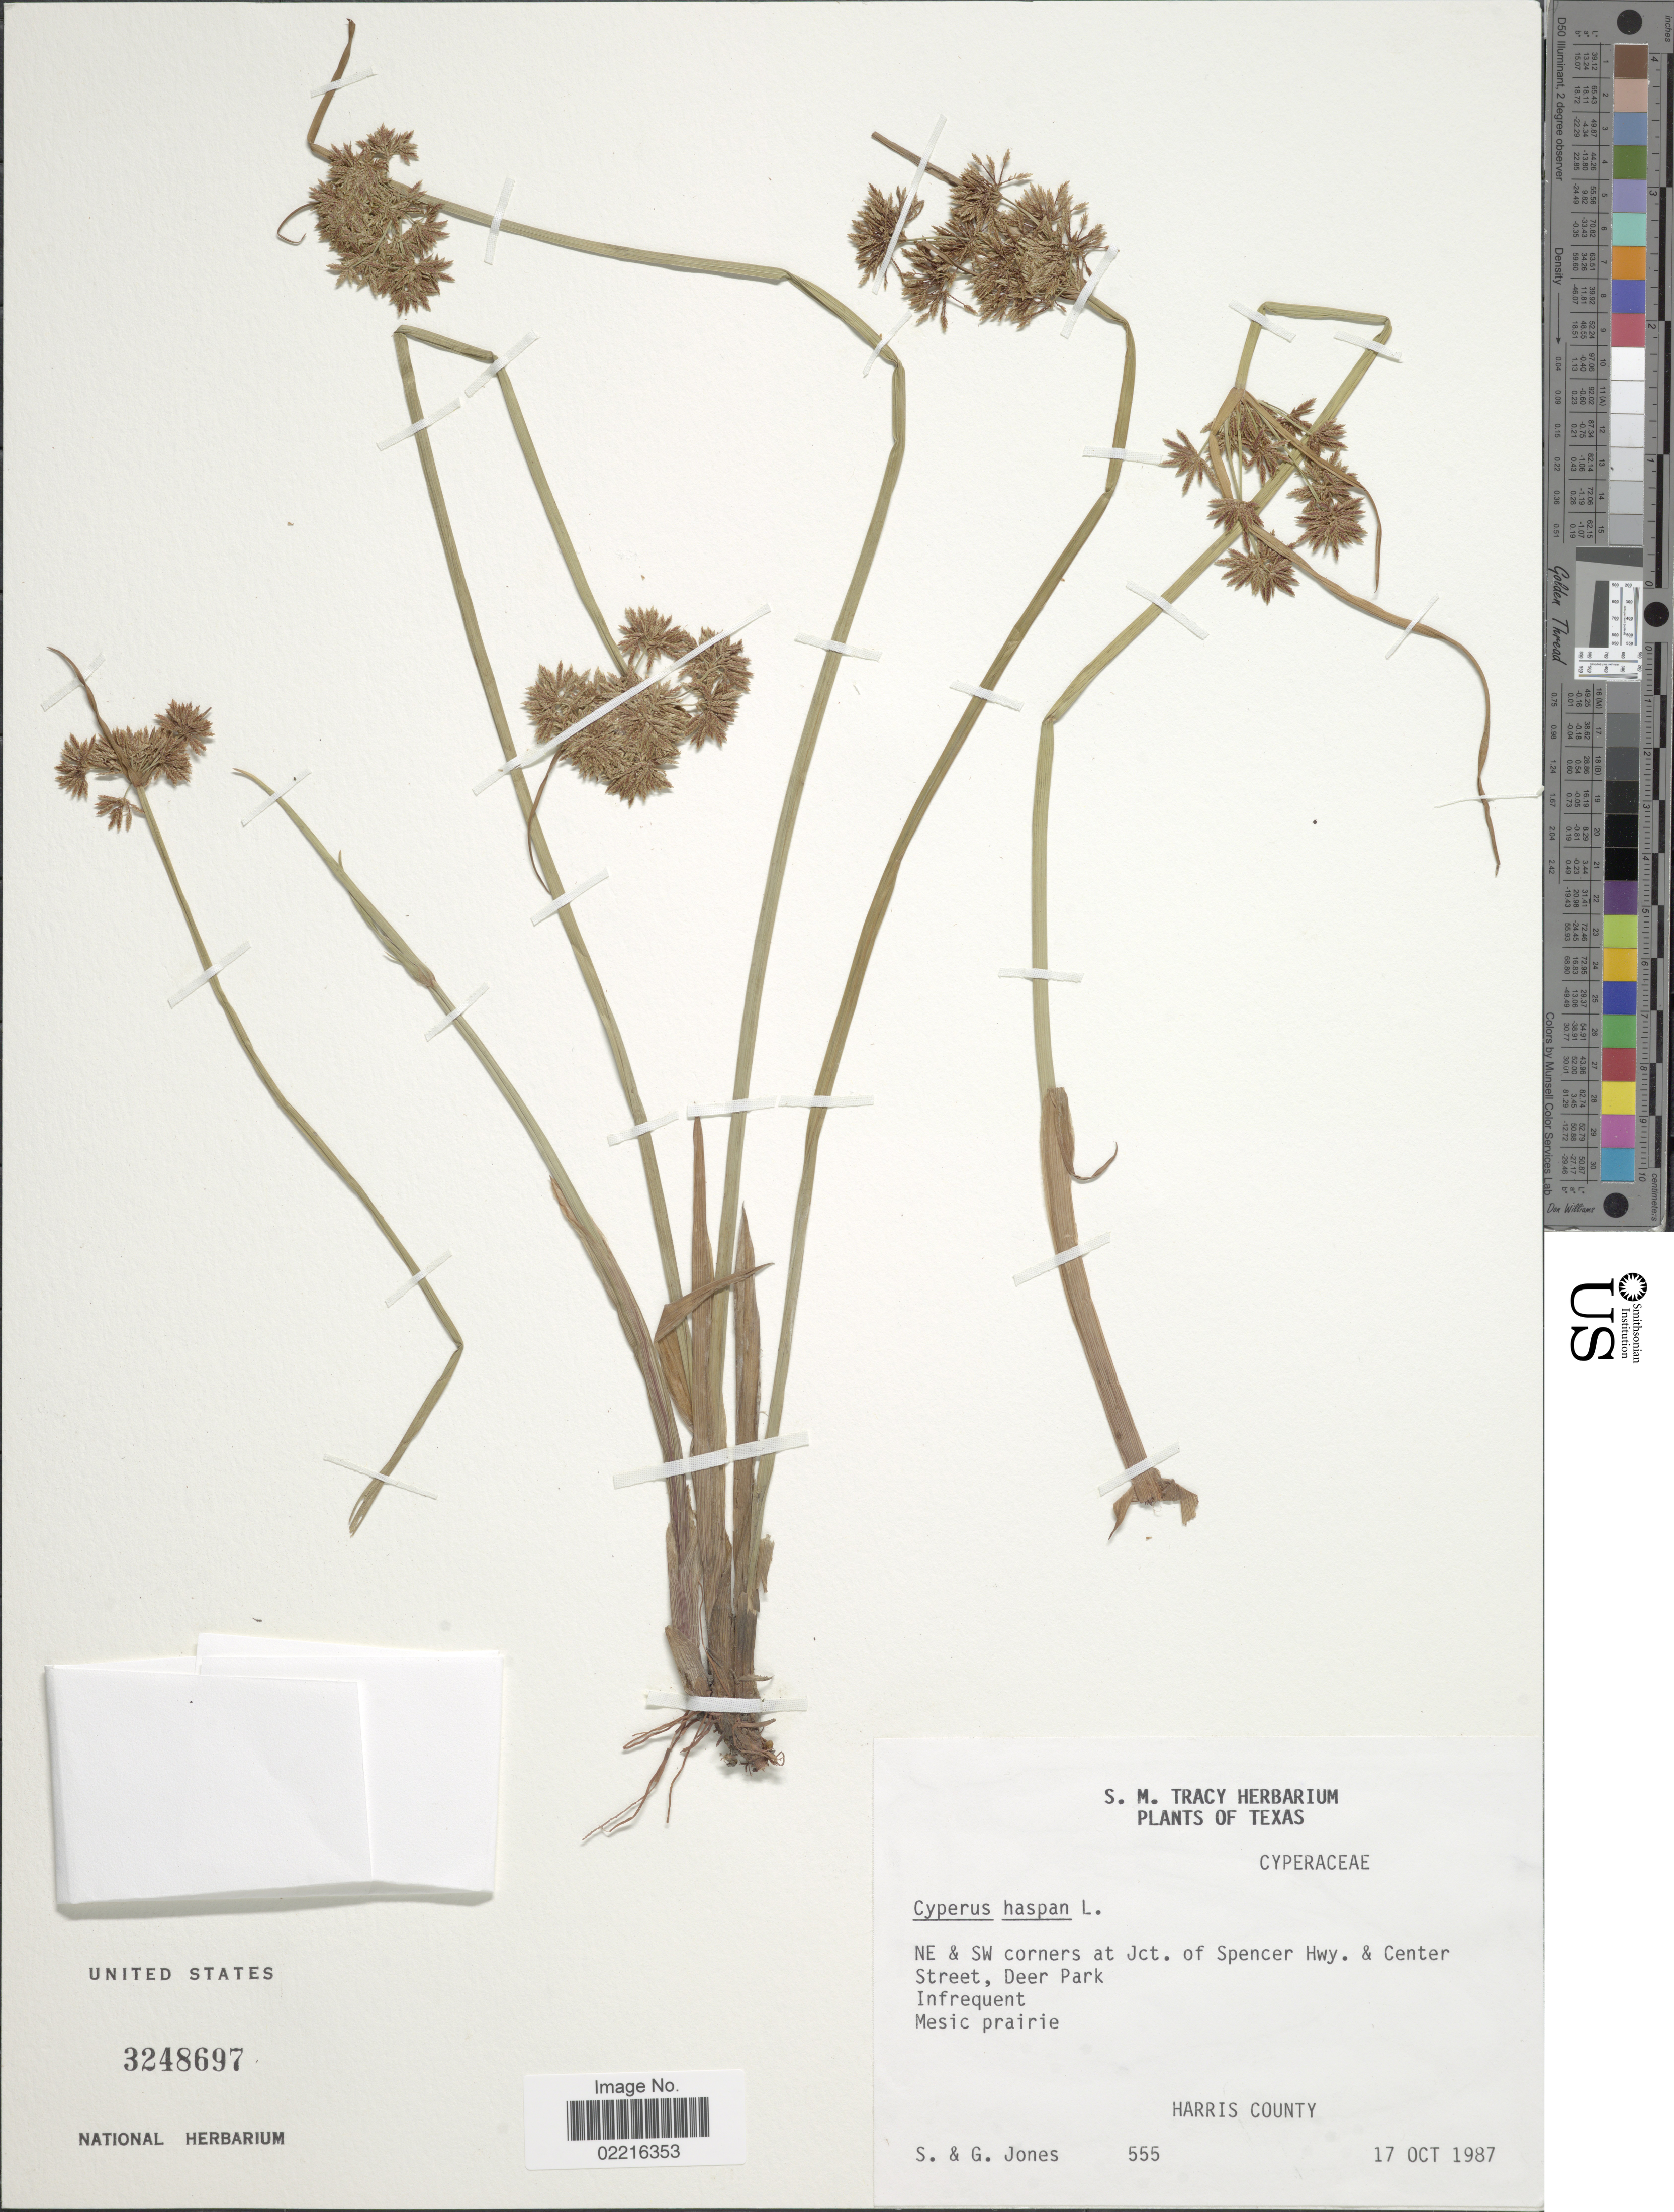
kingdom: Plantae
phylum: Tracheophyta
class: Liliopsida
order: Poales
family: Cyperaceae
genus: Cyperus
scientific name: Cyperus haspan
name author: L.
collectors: S. Jones & G. Jones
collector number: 555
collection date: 1987-10-17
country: United States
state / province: Texas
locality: NE & SW corners at Jct of Spencer Hwy & Center Street, Deer Park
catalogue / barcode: US 3248697